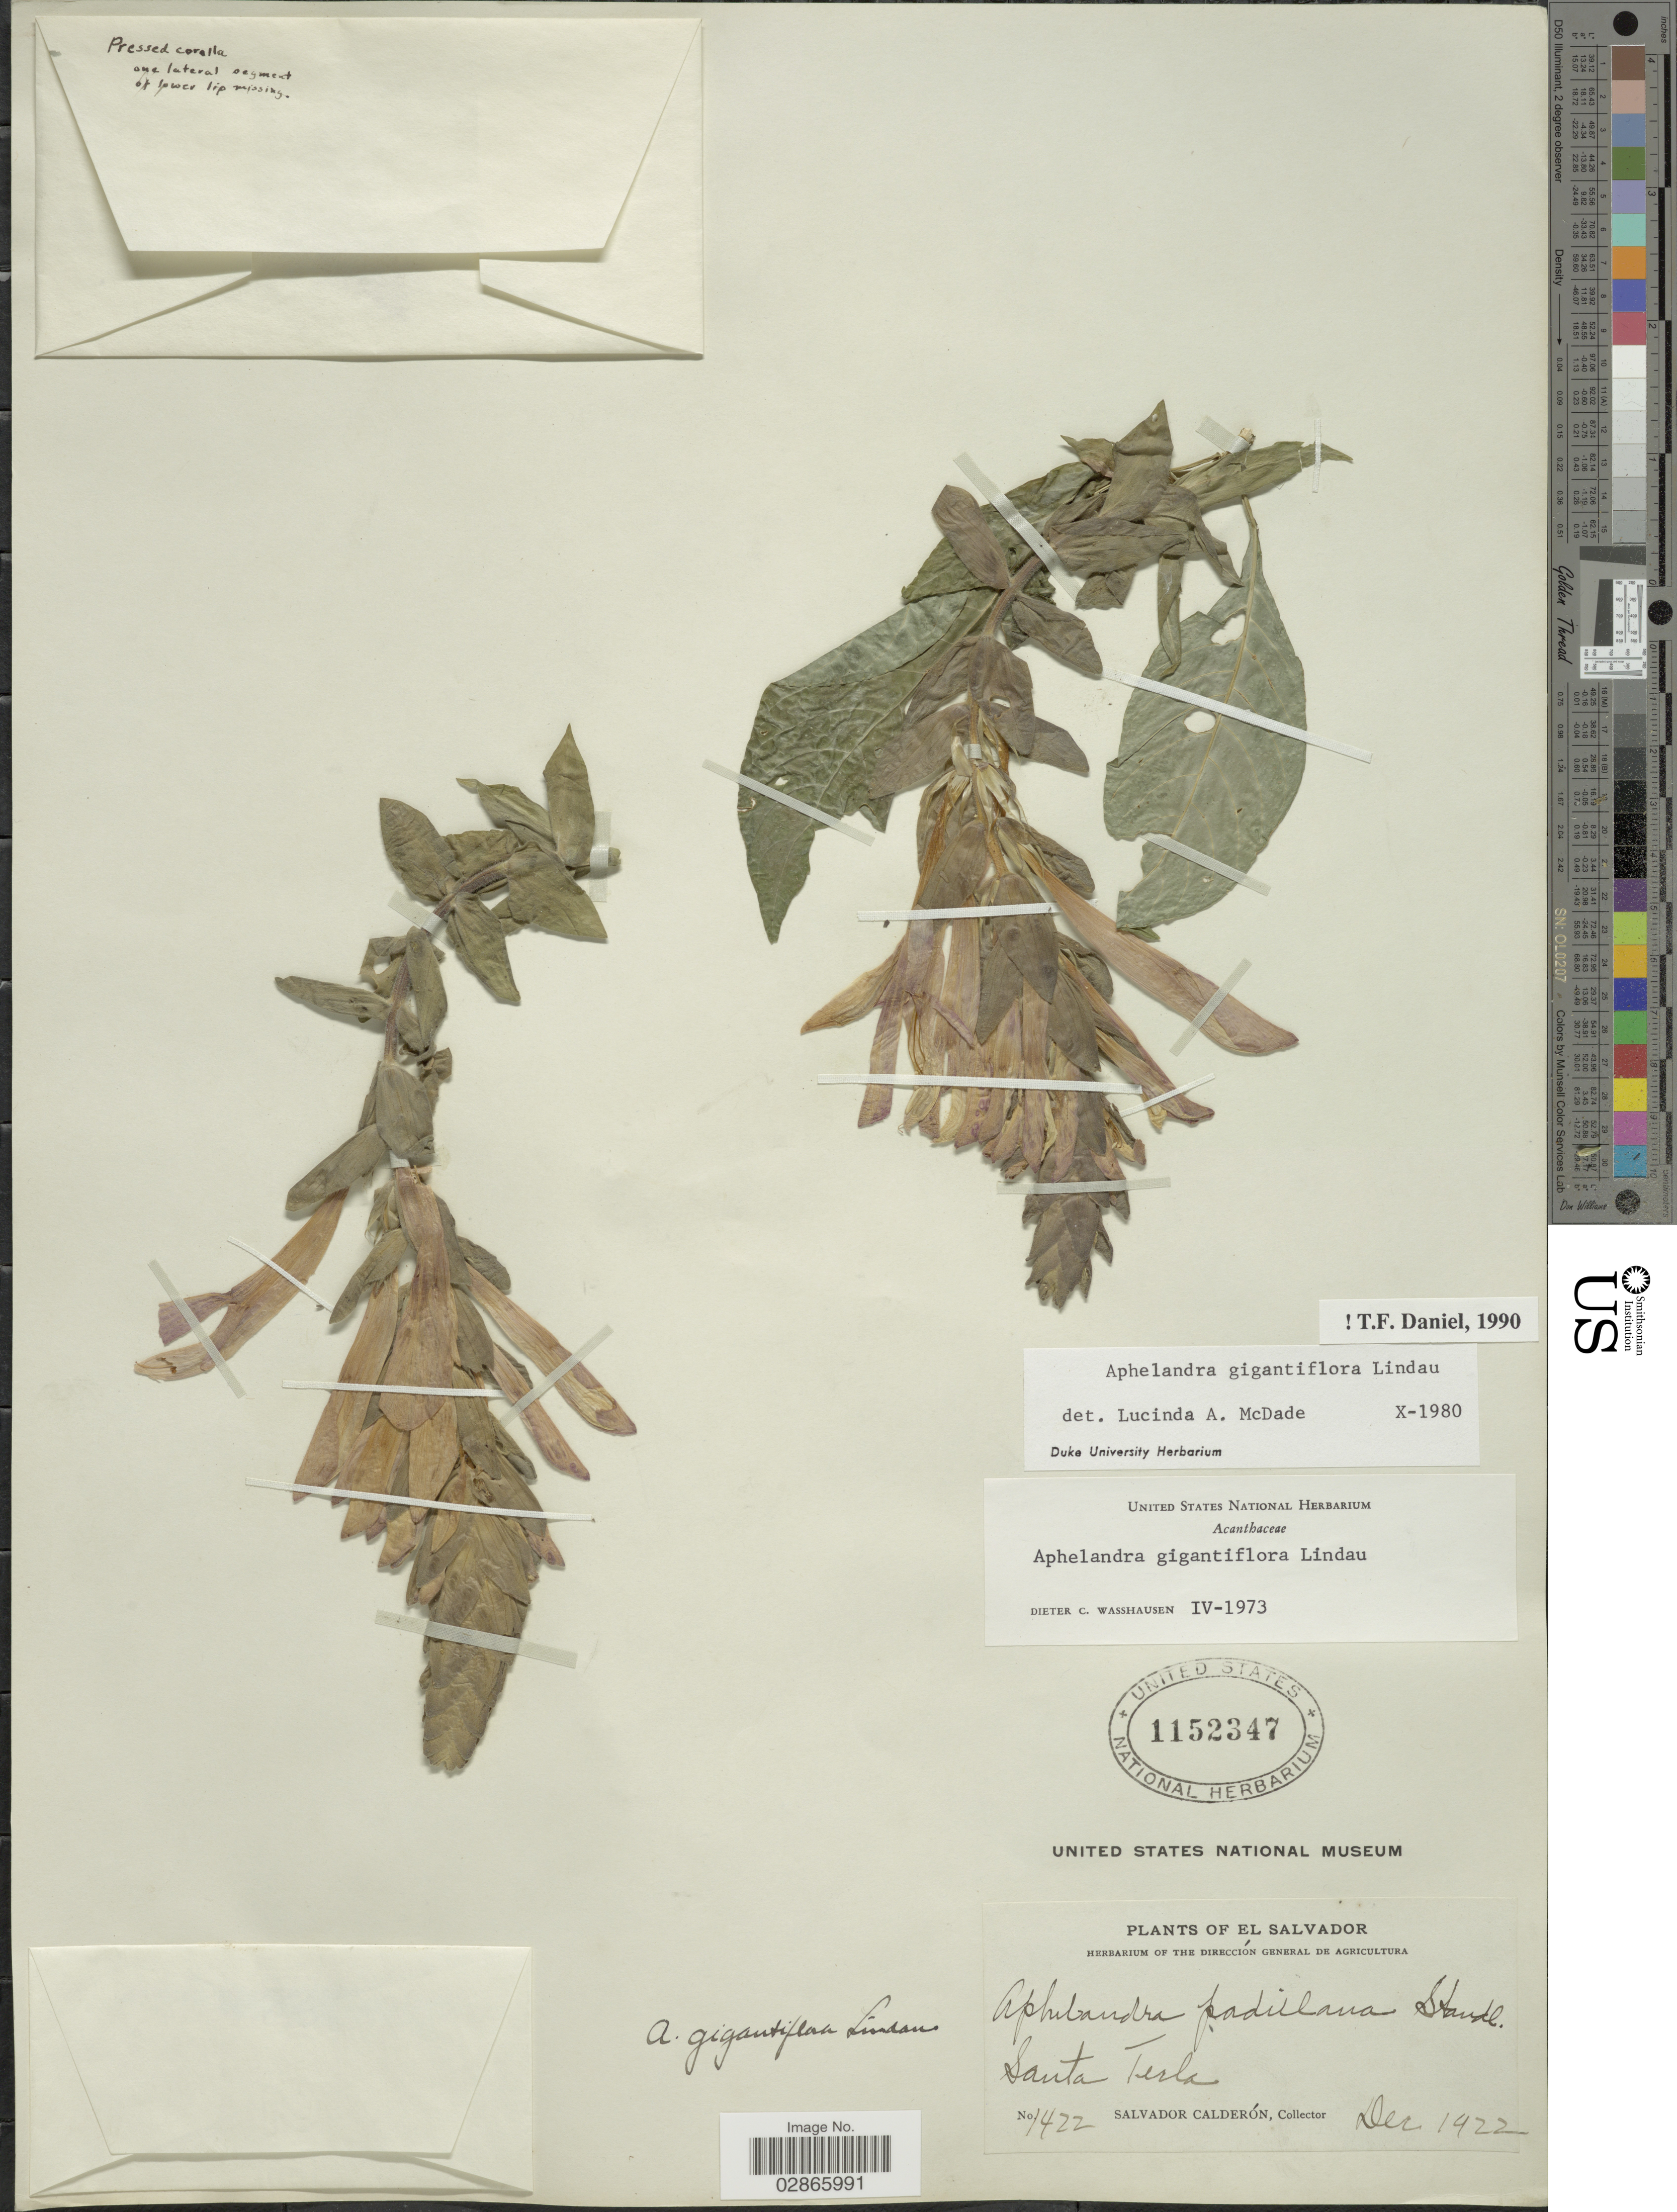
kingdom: Plantae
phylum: Tracheophyta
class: Magnoliopsida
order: Lamiales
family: Acanthaceae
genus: Aphelandra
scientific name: Aphelandra gigantiflora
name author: Lindau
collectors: S. Calderón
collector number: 1422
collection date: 1922-12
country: El Salvador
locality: Santa Terla.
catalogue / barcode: US 1152347